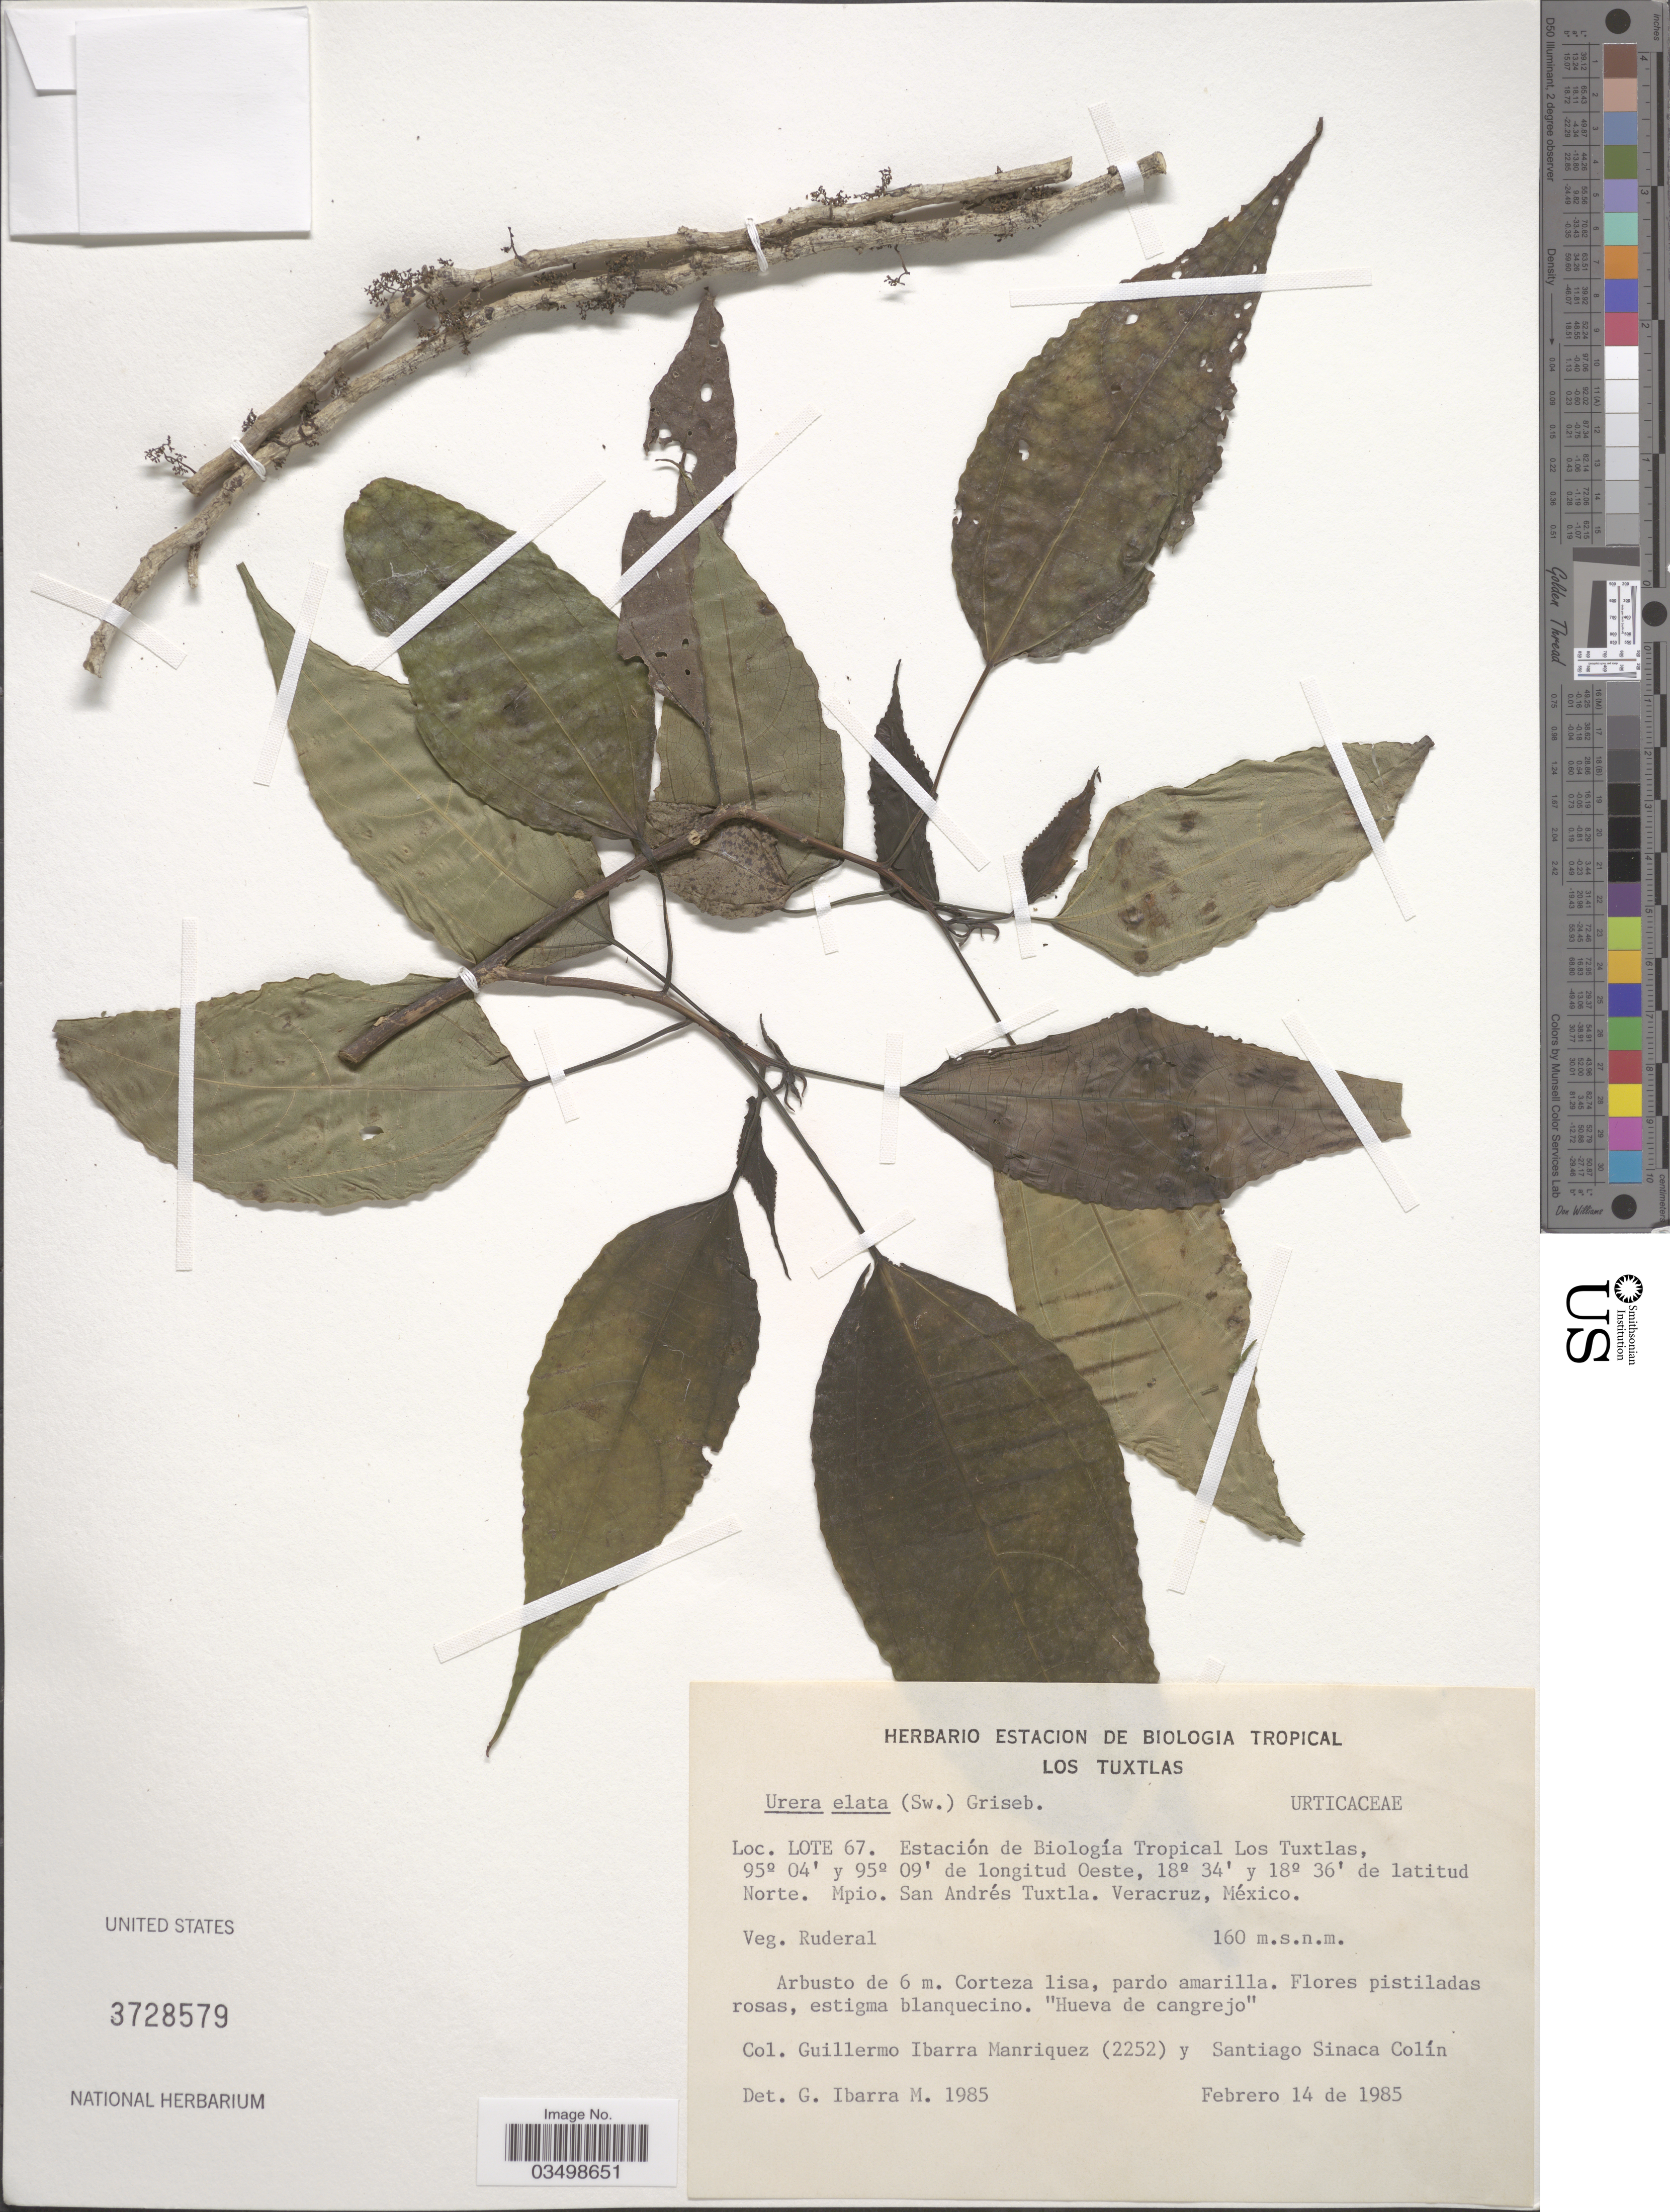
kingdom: Plantae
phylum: Tracheophyta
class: Magnoliopsida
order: Rosales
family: Urticaceae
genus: Urera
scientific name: Urera elata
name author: (Sw.) Griseb.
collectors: G. Ibarra M. & S. Sinaca-Colin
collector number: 2252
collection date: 1985-02-14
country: Mexico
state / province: Veracruz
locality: Los Tuxtlas.? Lote 67. Estación de Biología Tropical Los Tuxtlas. Mpio. San Andrés Tuxtla, Veracruz.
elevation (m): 160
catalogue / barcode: US 3728579